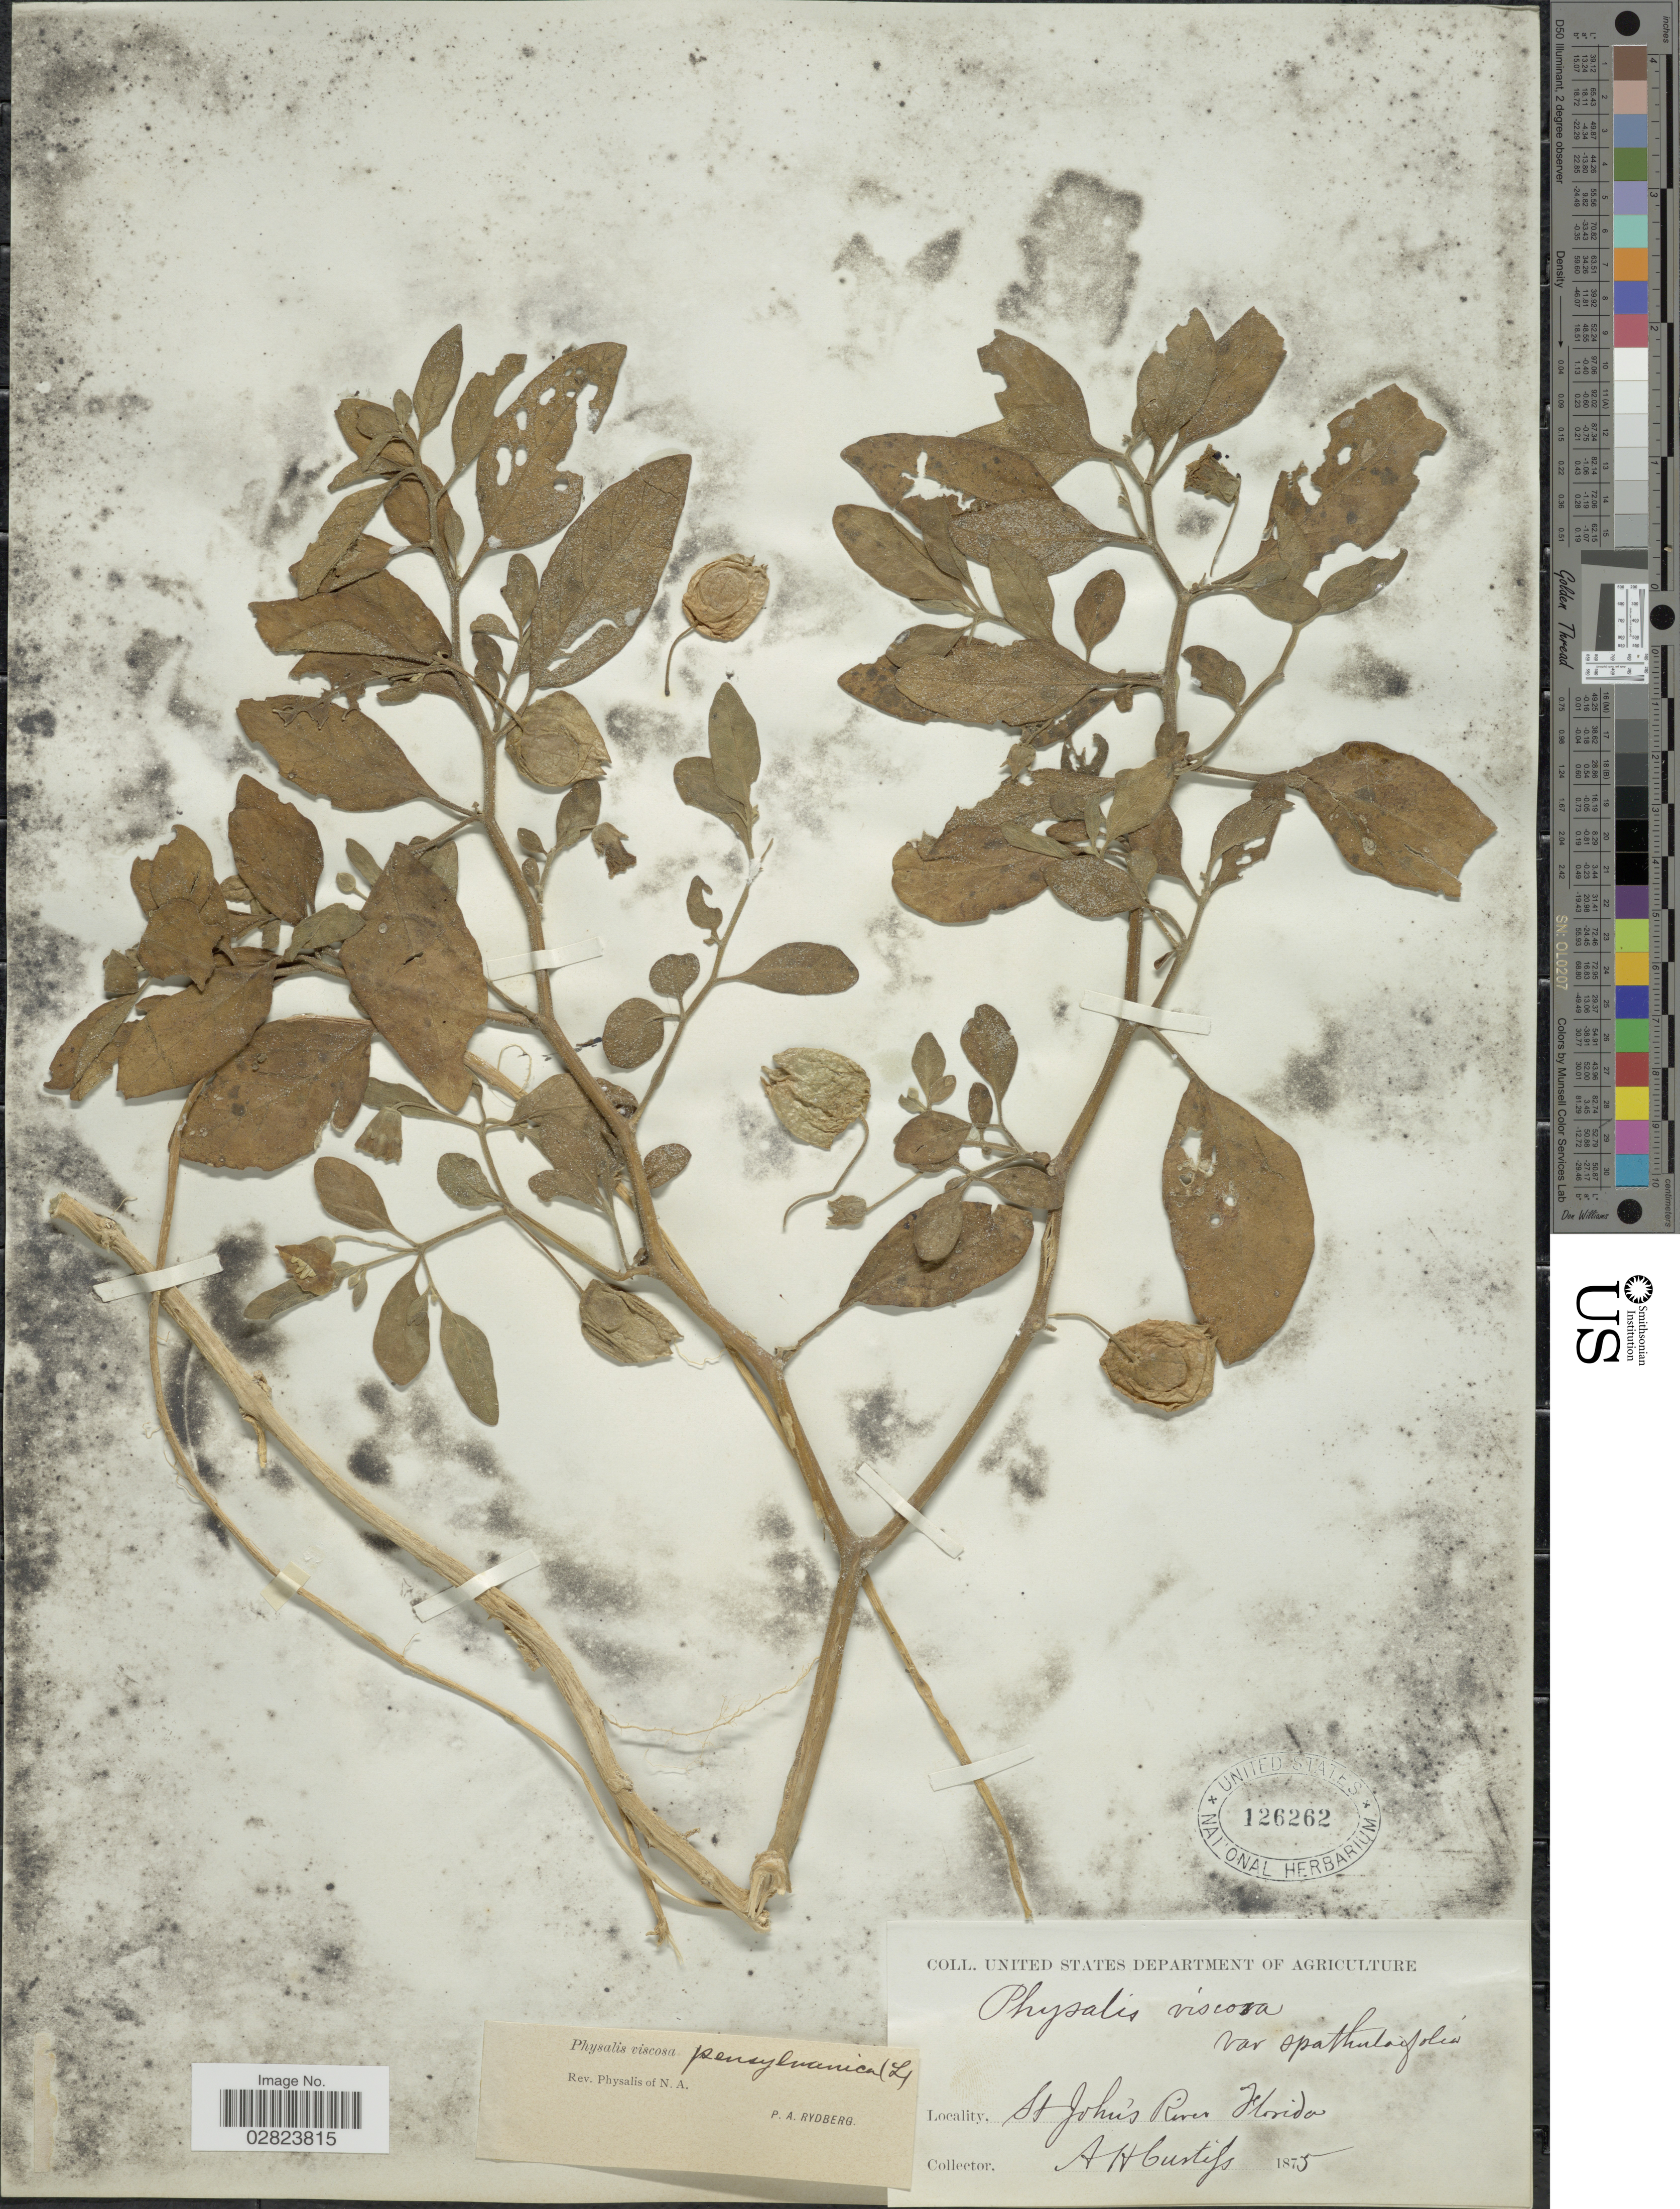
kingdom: Plantae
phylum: Tracheophyta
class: Magnoliopsida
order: Solanales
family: Solanaceae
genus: Physalis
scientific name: Physalis maritima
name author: M.A. Curtis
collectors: A. H. Curtiss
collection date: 1875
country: United States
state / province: Florida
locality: St. John's River.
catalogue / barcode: US 126262